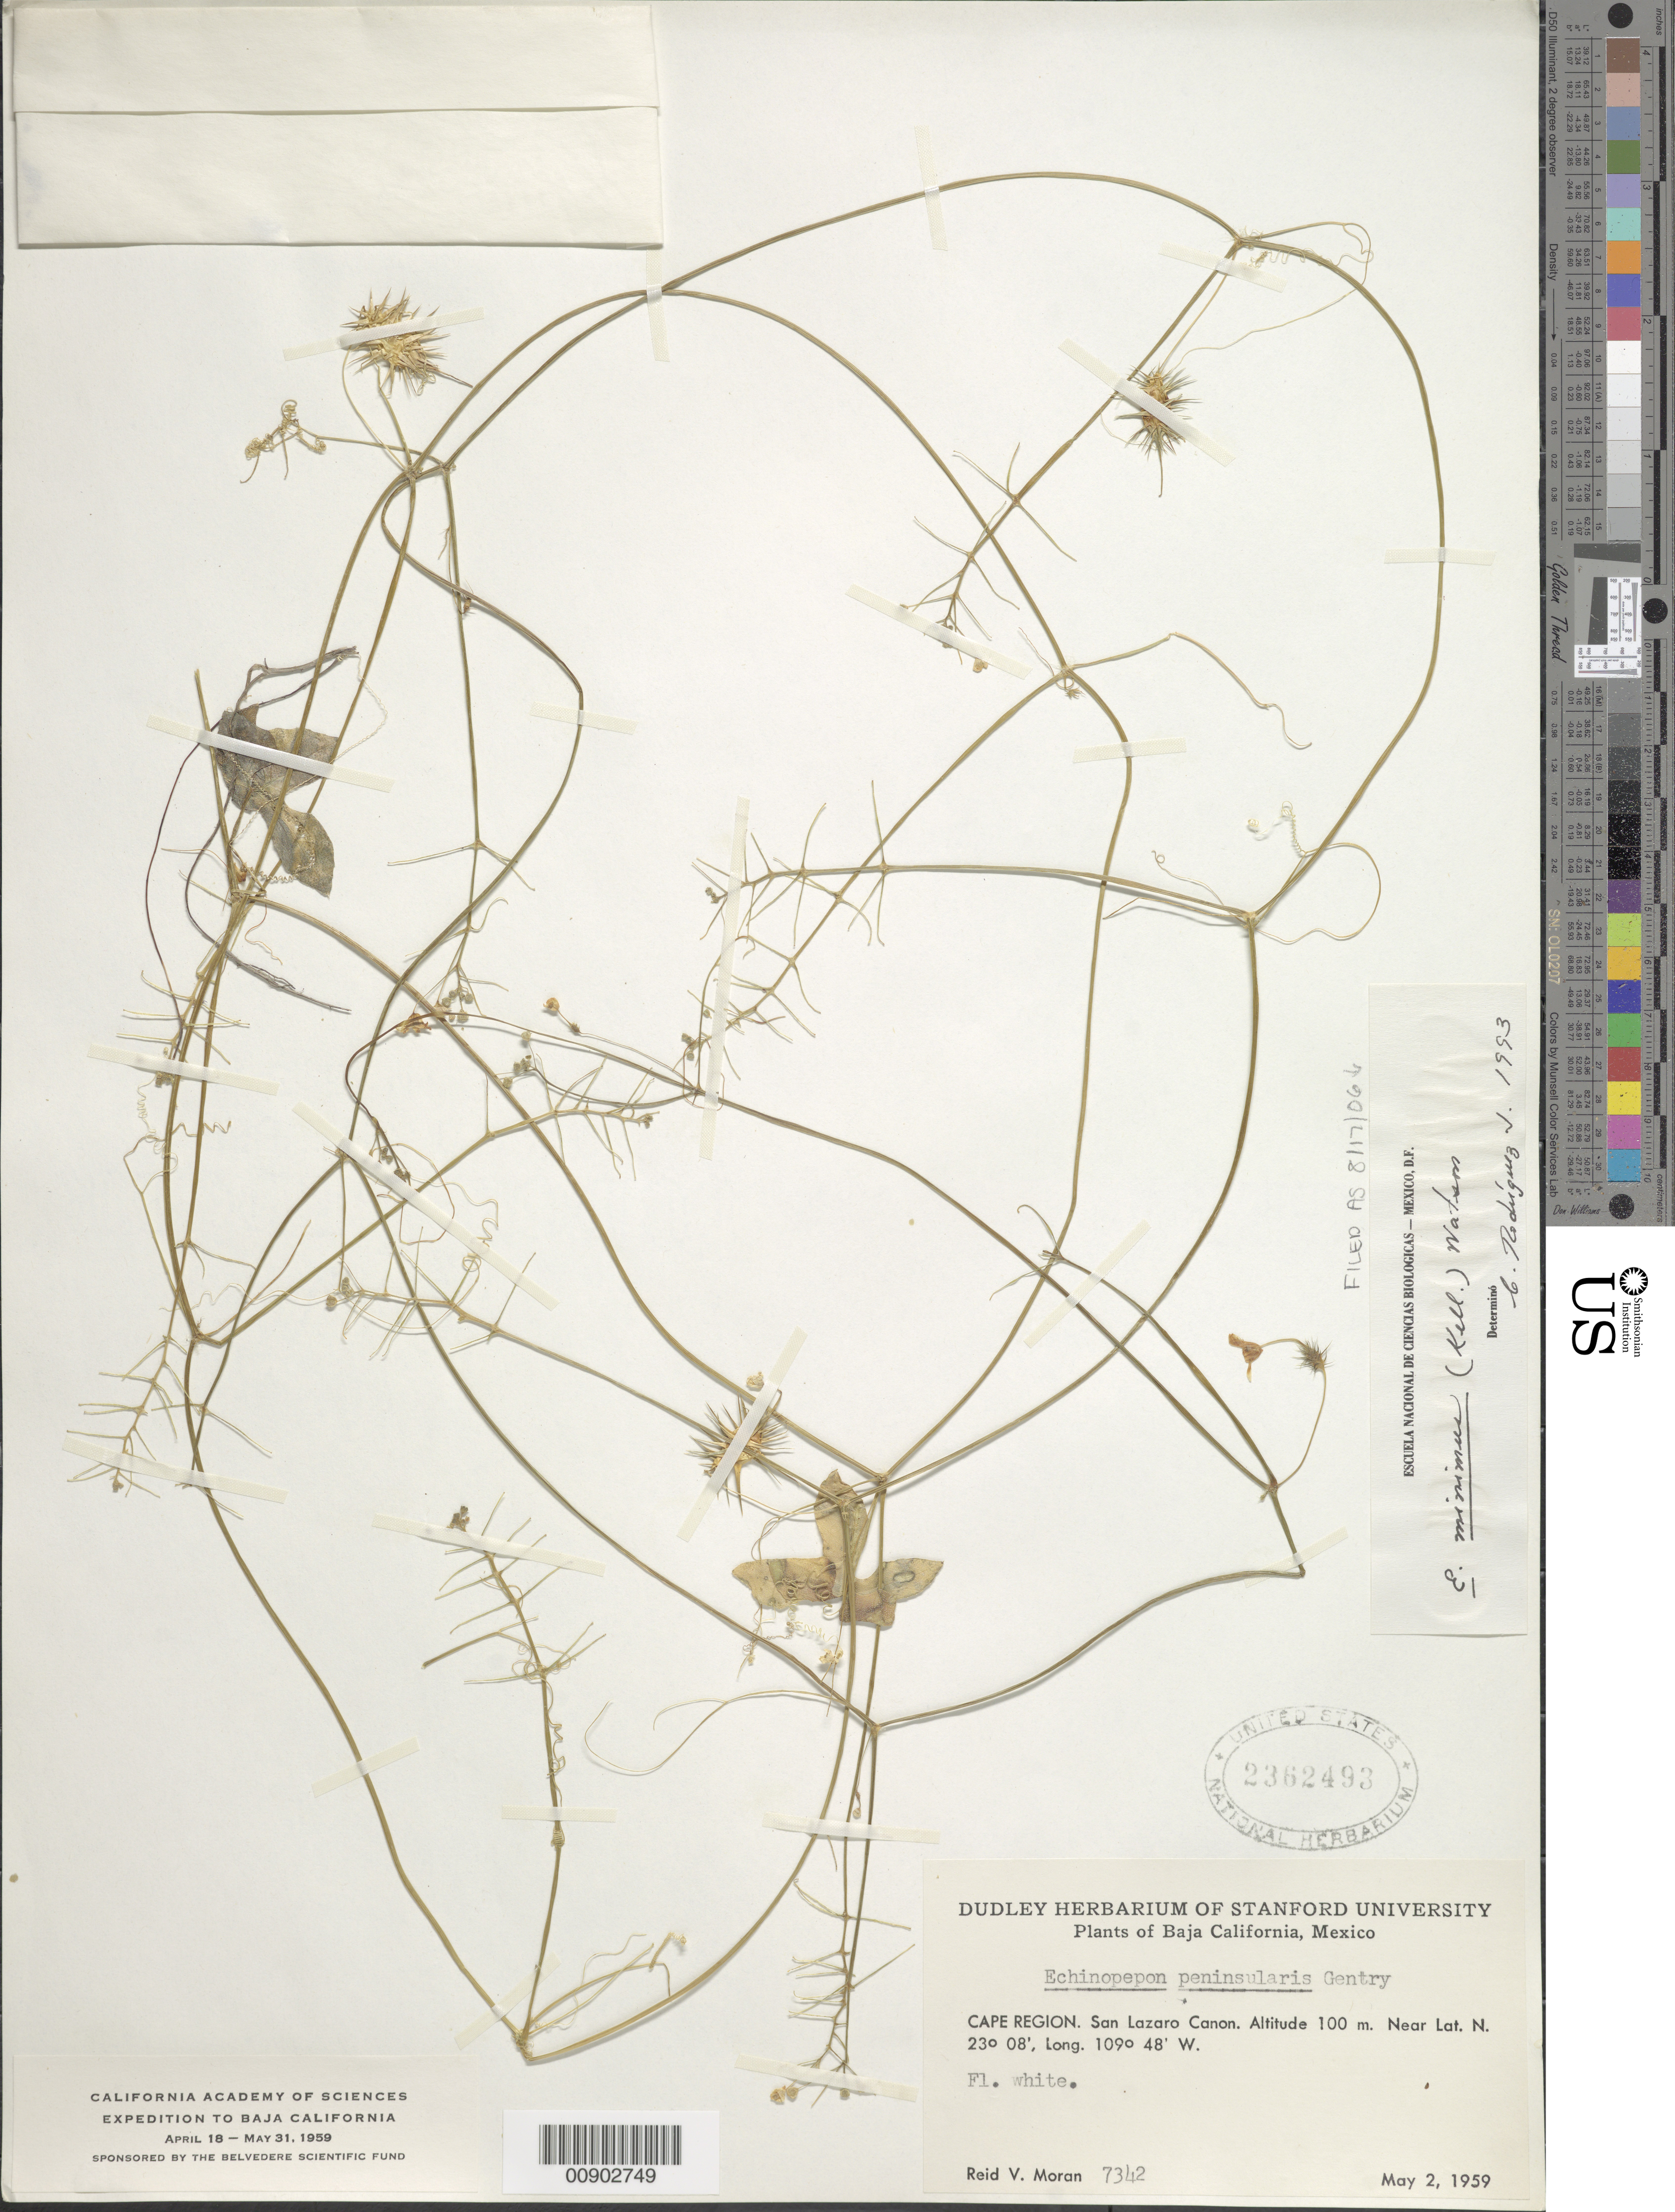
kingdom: Plantae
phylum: Tracheophyta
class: Magnoliopsida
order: Cucurbitales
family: Cucurbitaceae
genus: Echinopepon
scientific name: Echinopepon minimus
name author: (Kellogg) S. Watson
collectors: R. V. Moran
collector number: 7342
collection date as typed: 02 May 1959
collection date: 1959-05-02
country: Mexico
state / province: Baja California Sur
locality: Cape Region. San Lazaro Canon.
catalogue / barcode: US 2362493